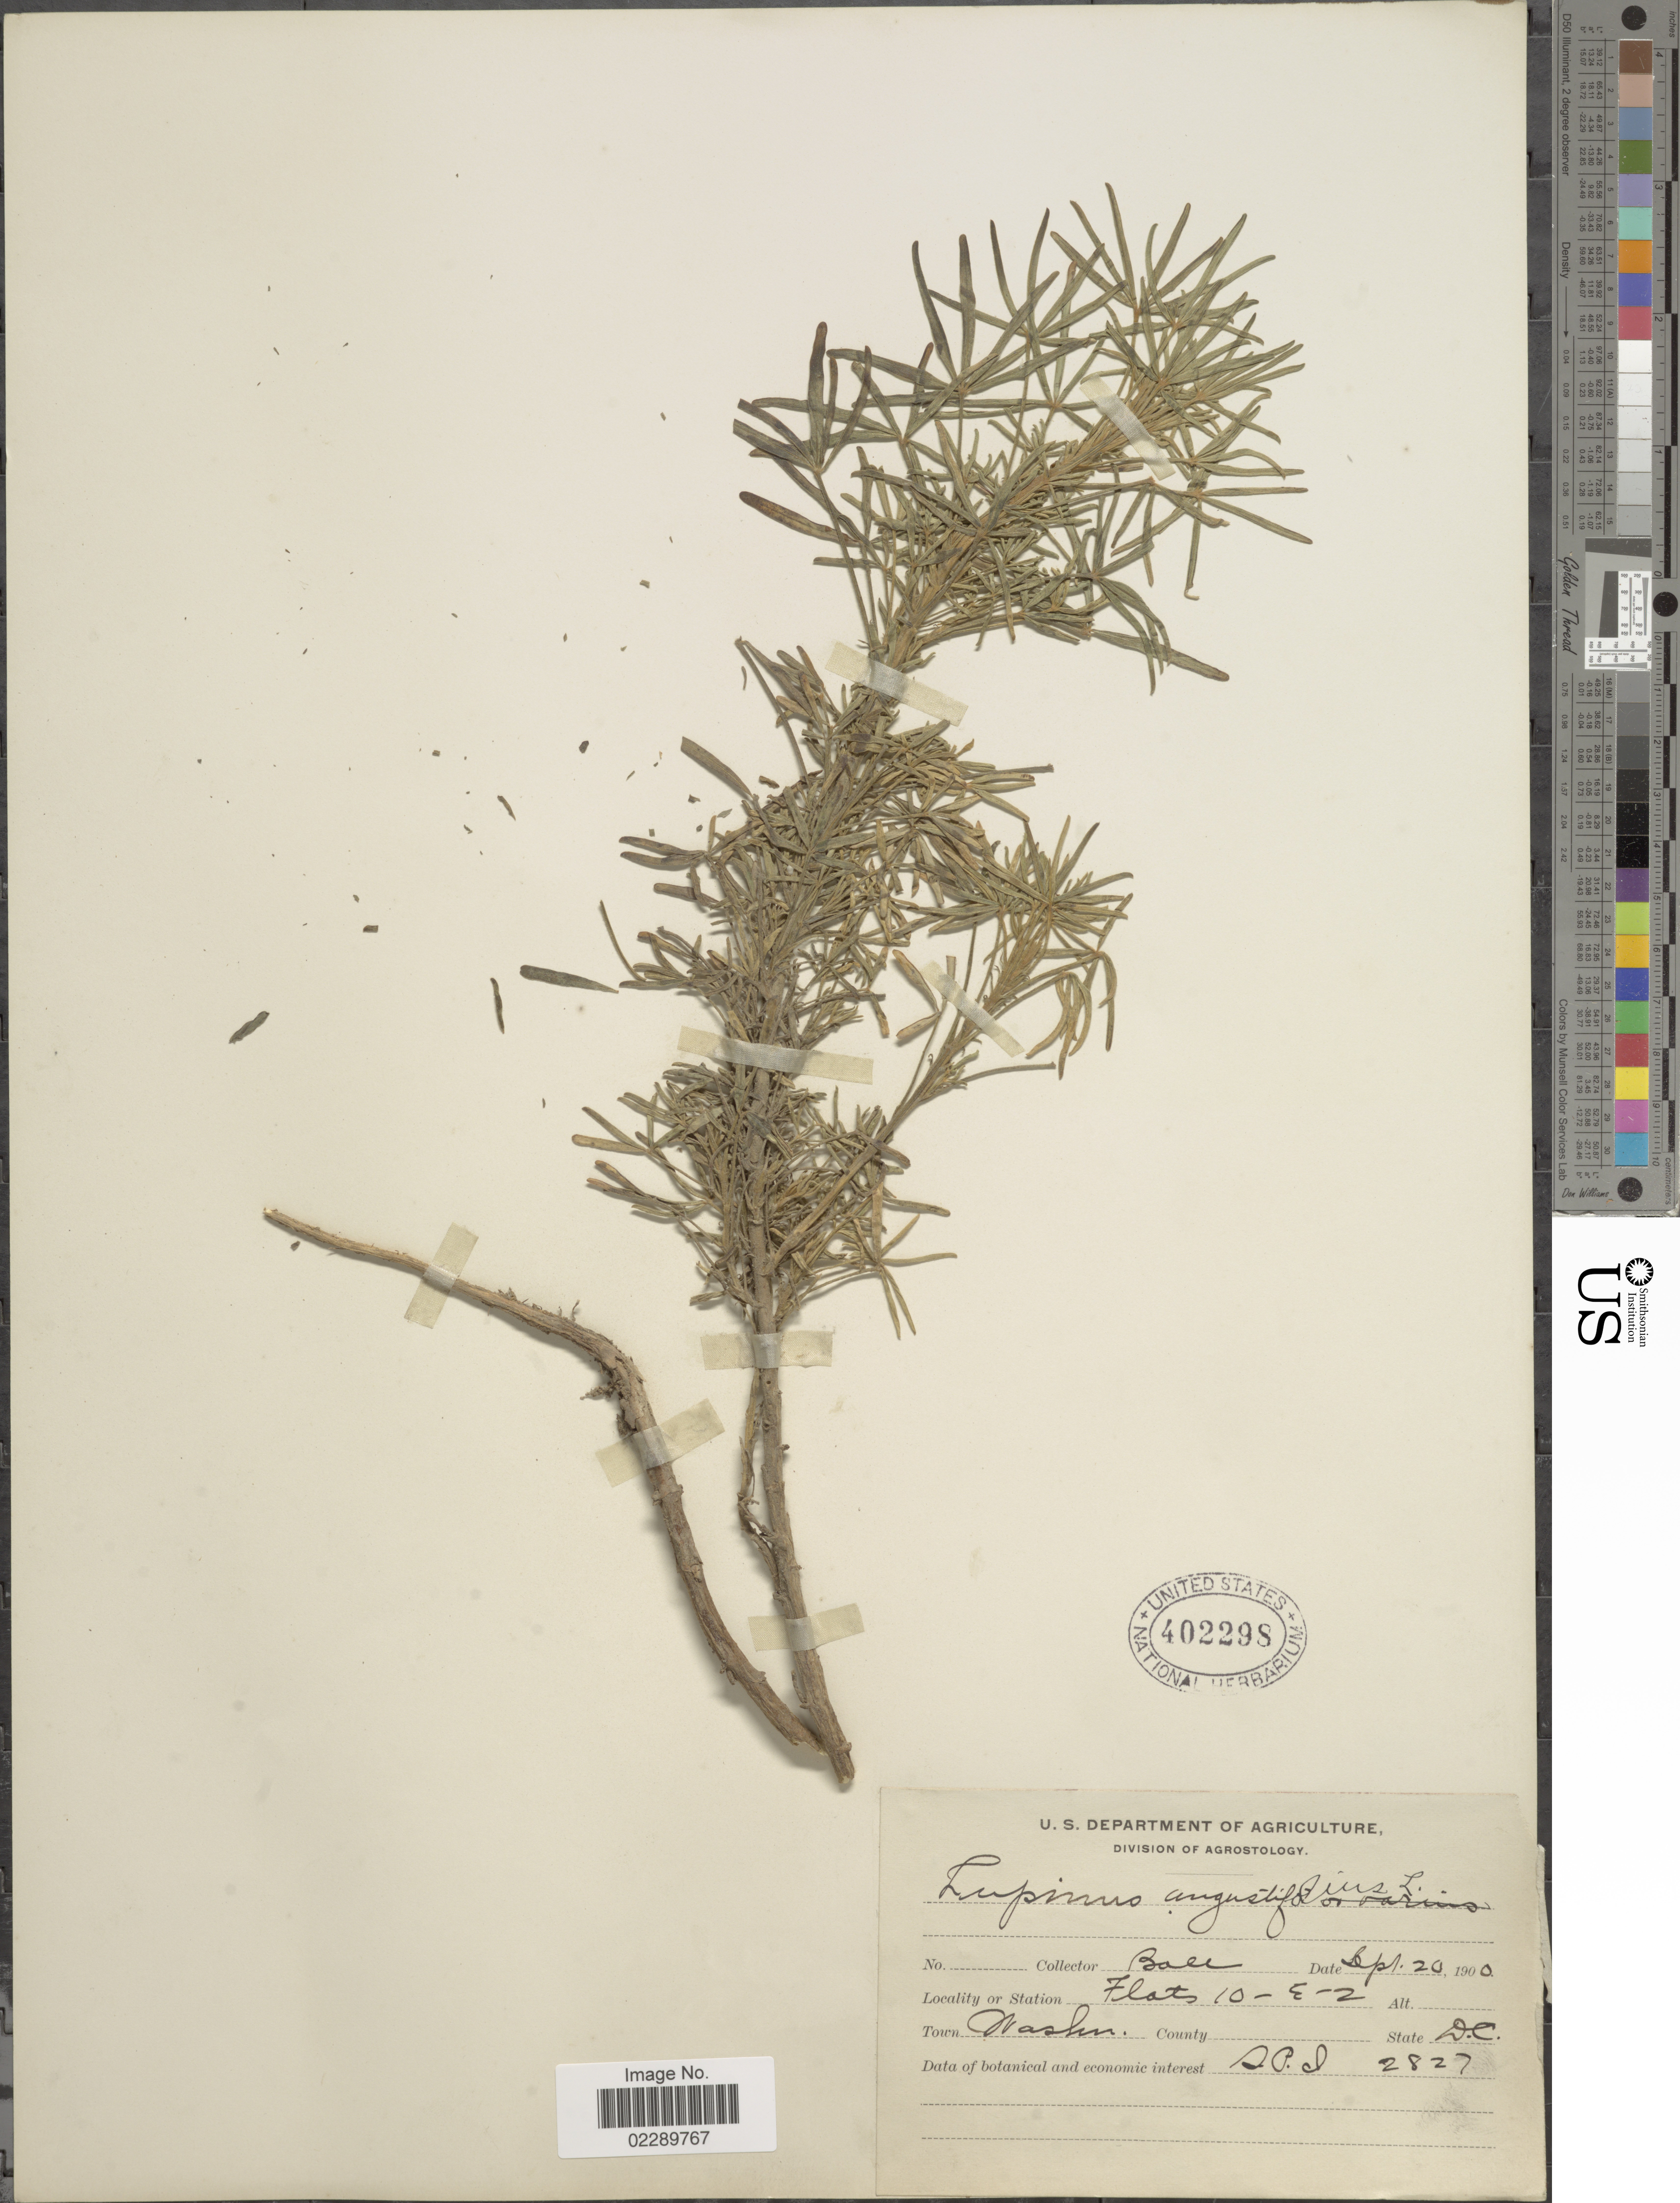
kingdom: Plantae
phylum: Tracheophyta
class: Magnoliopsida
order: Fabales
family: Fabaceae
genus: Lupinus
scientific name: Lupinus angustifolius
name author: L.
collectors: -- Ball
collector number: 2827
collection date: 1900-09-20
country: United States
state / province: District of Columbia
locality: Town Washington. State D.C.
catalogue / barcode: US 402298